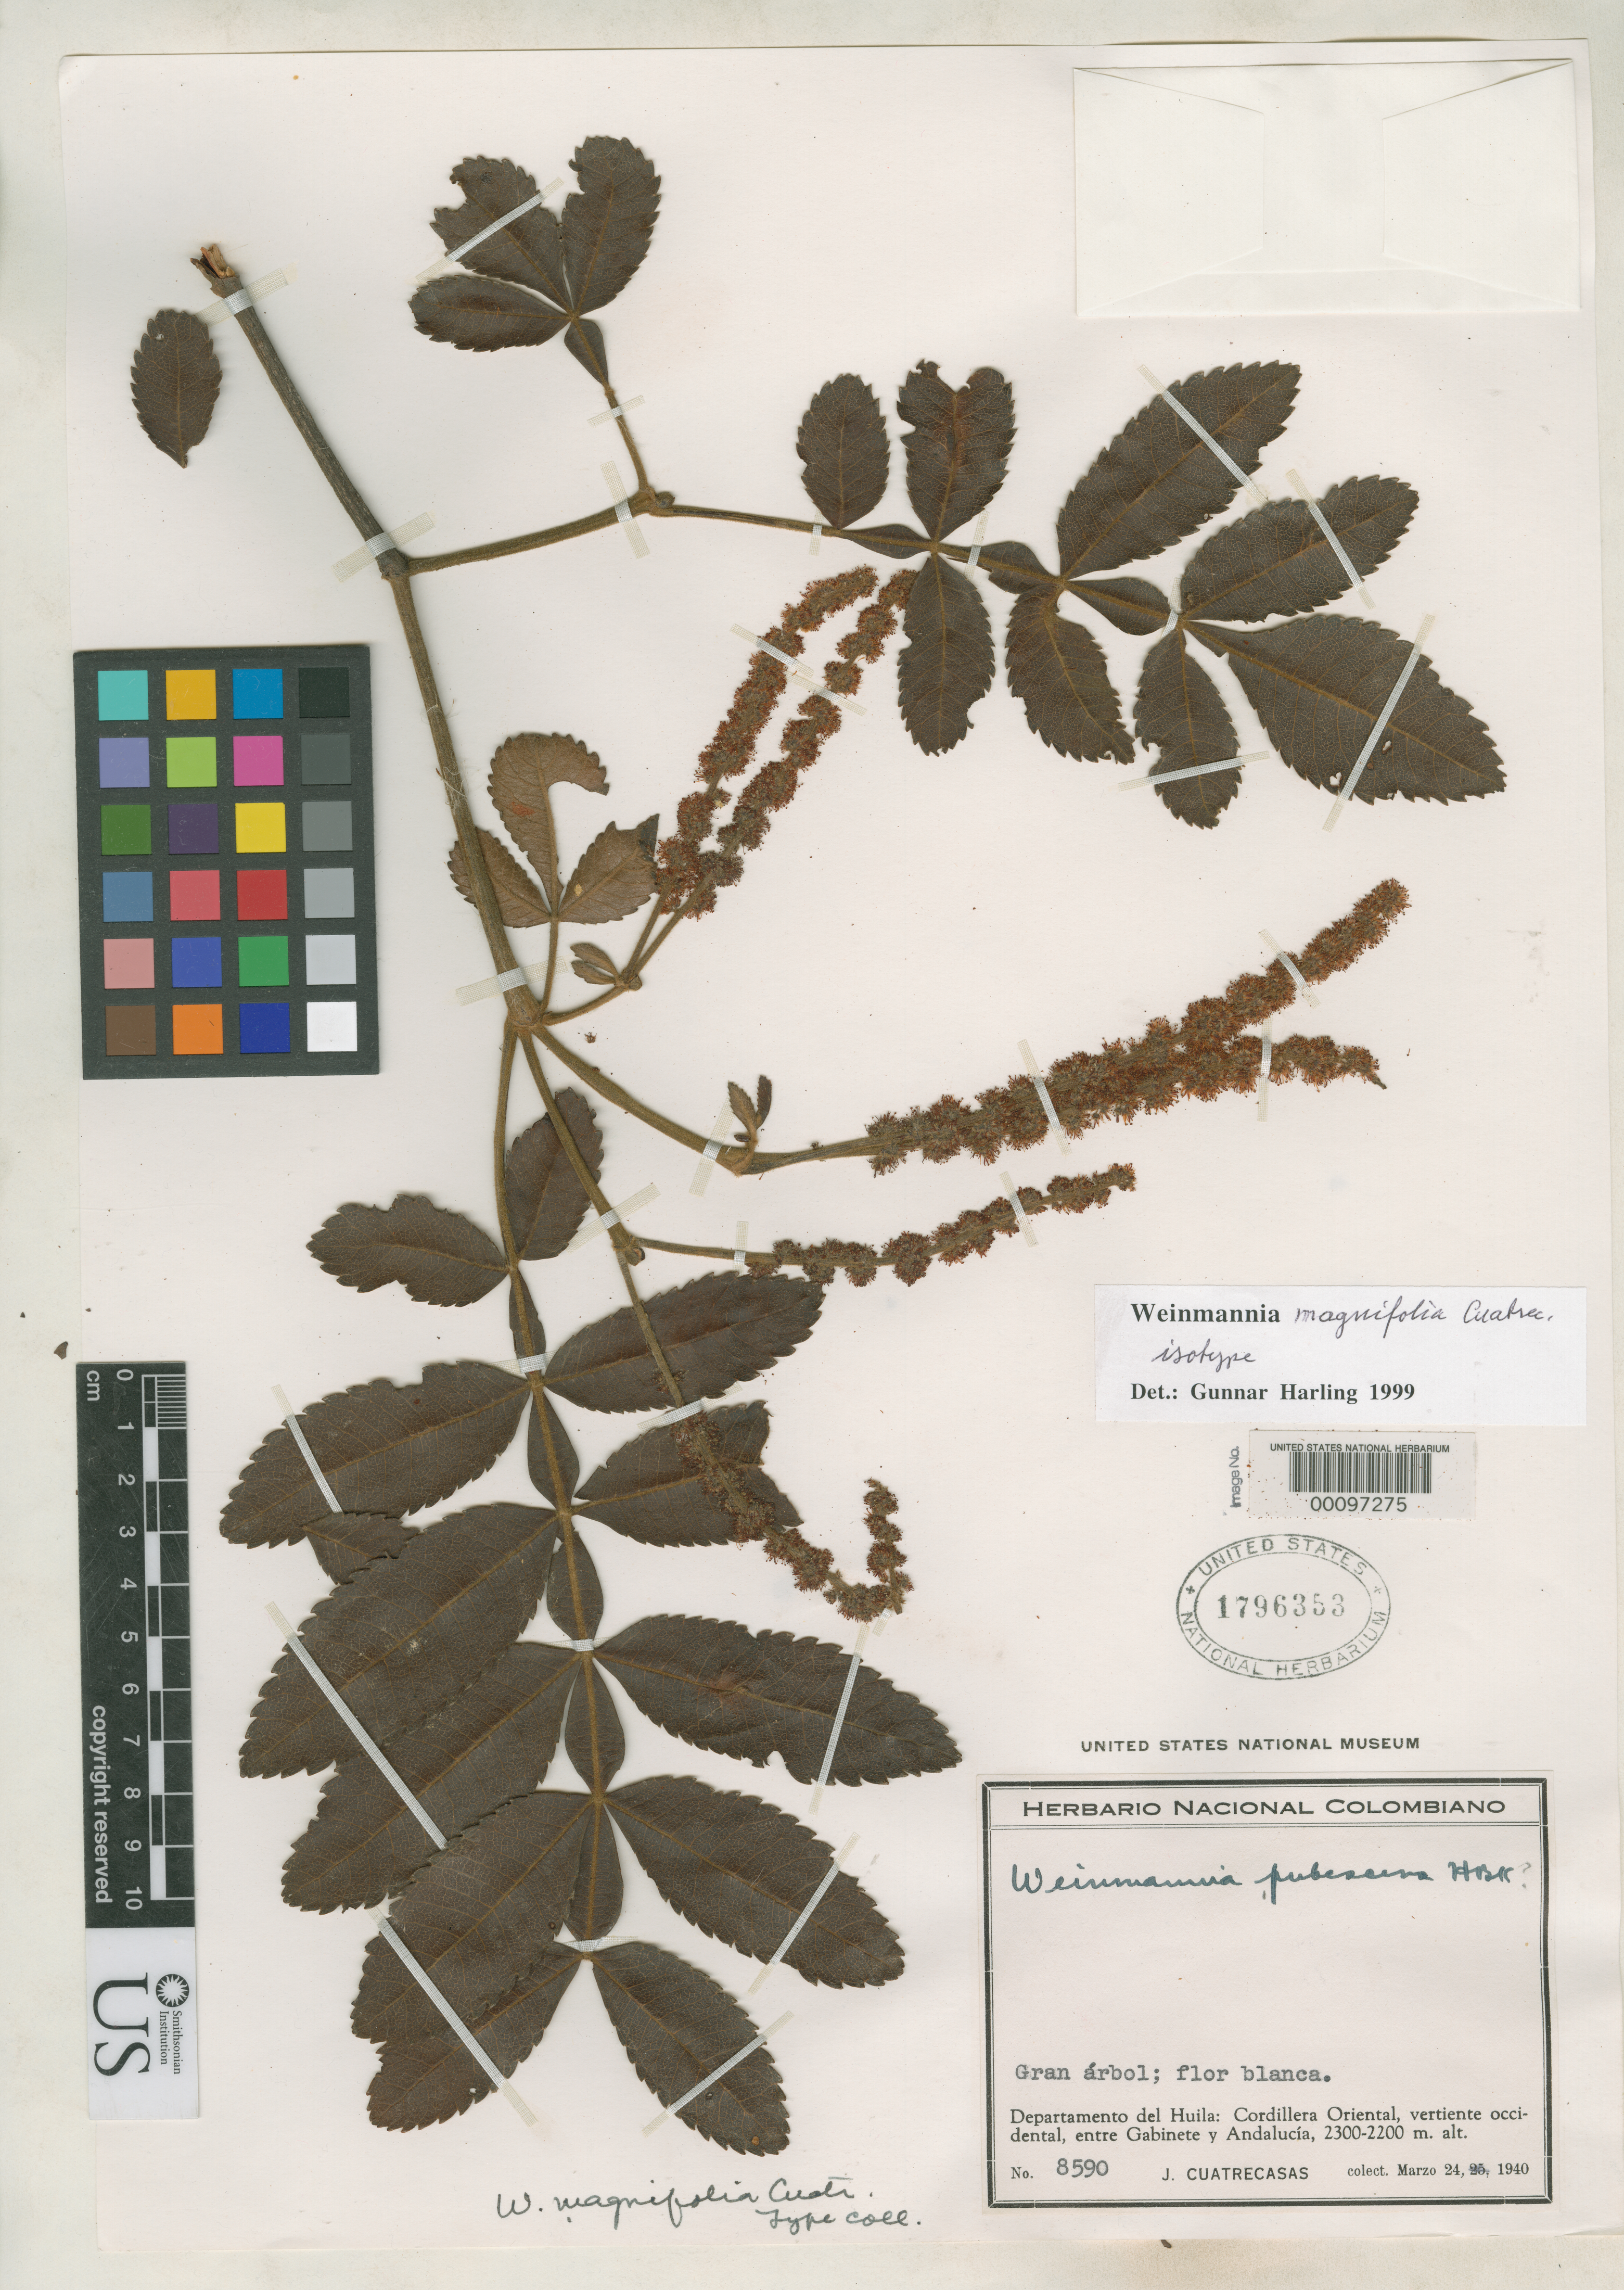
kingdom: Plantae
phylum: Tracheophyta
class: Magnoliopsida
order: Oxalidales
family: Cunoniaceae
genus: Weinmannia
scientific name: Weinmannia magnifolia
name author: Cuatrec.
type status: Isotype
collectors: J. Cuatrecasas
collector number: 8590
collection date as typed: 24 Mar 1940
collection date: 1940-03-24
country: Colombia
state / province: Huila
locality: Cordillera Oriental, Vertiente Occidental, entre Gabinete & Andalucia.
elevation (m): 2200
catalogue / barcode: US 1796353